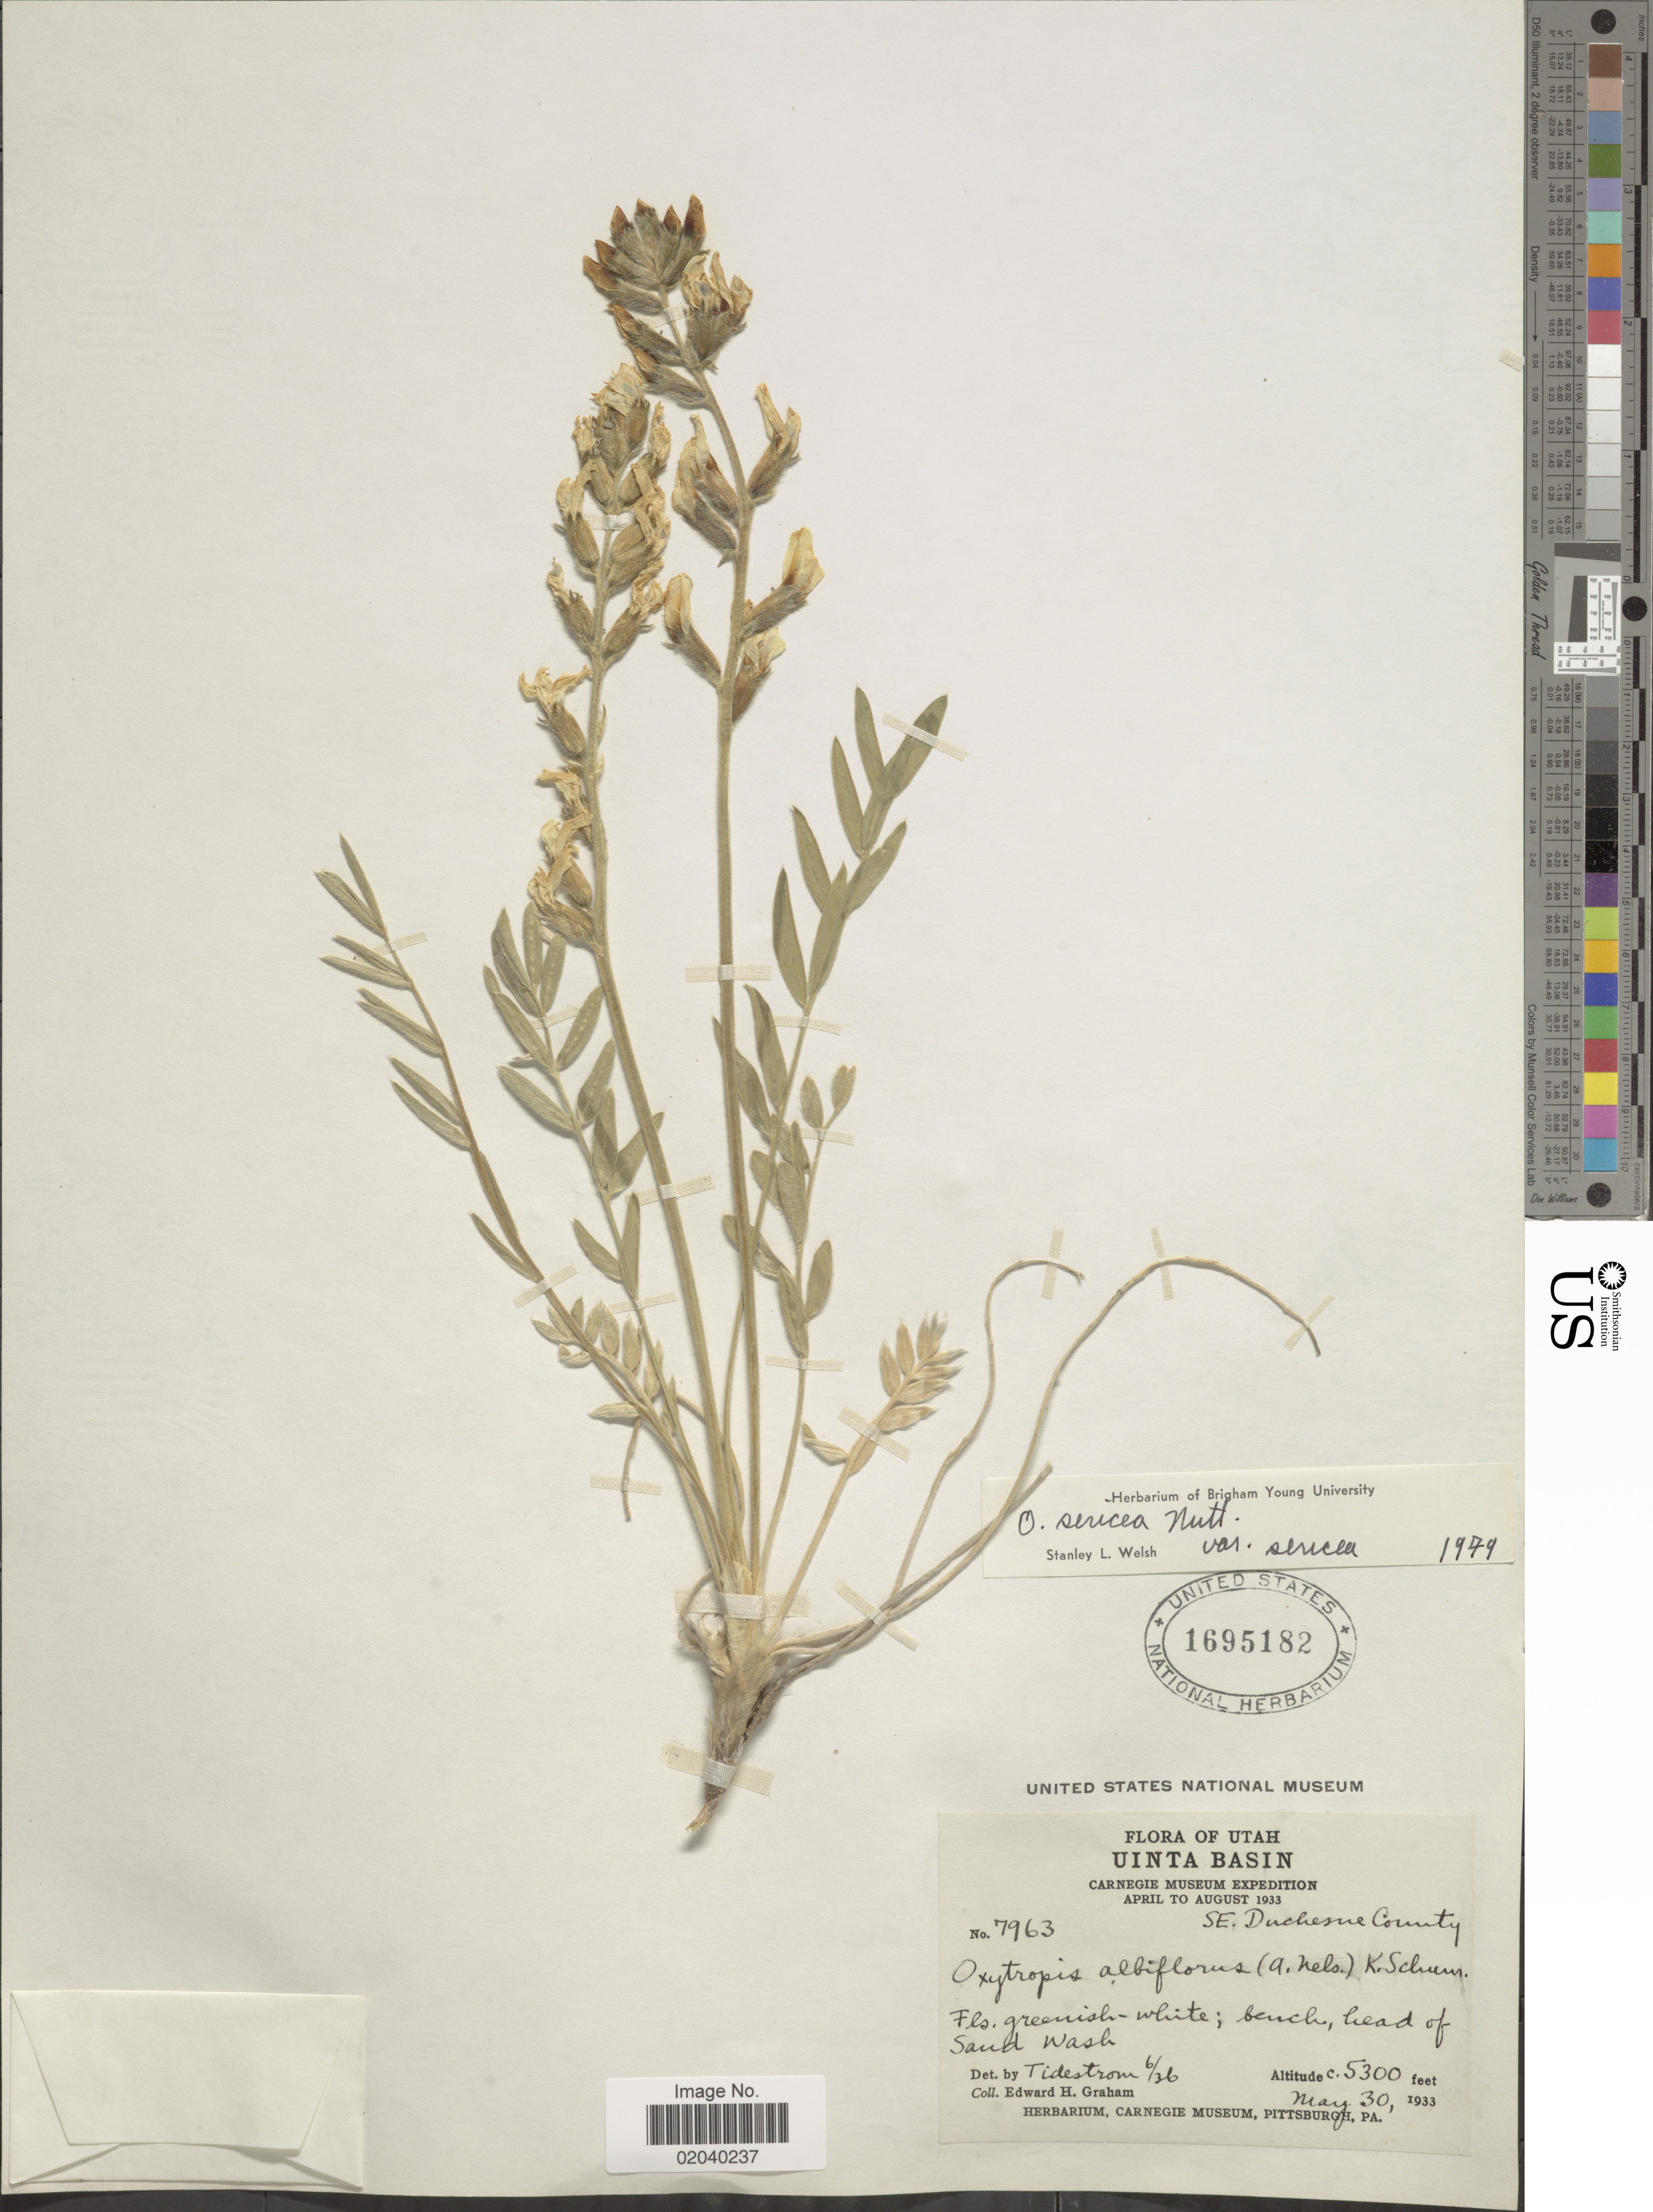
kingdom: Plantae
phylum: Tracheophyta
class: Magnoliopsida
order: Fabales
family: Fabaceae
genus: Oxytropis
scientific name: Oxytropis sericea var. sericea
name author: Nutt.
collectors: E. H. Graham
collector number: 7963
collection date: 1933-05-30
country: United States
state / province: Utah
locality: Uinta Basin, SE Duchesne County, bench, head of Sand Wash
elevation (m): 1615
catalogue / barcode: US 1695182